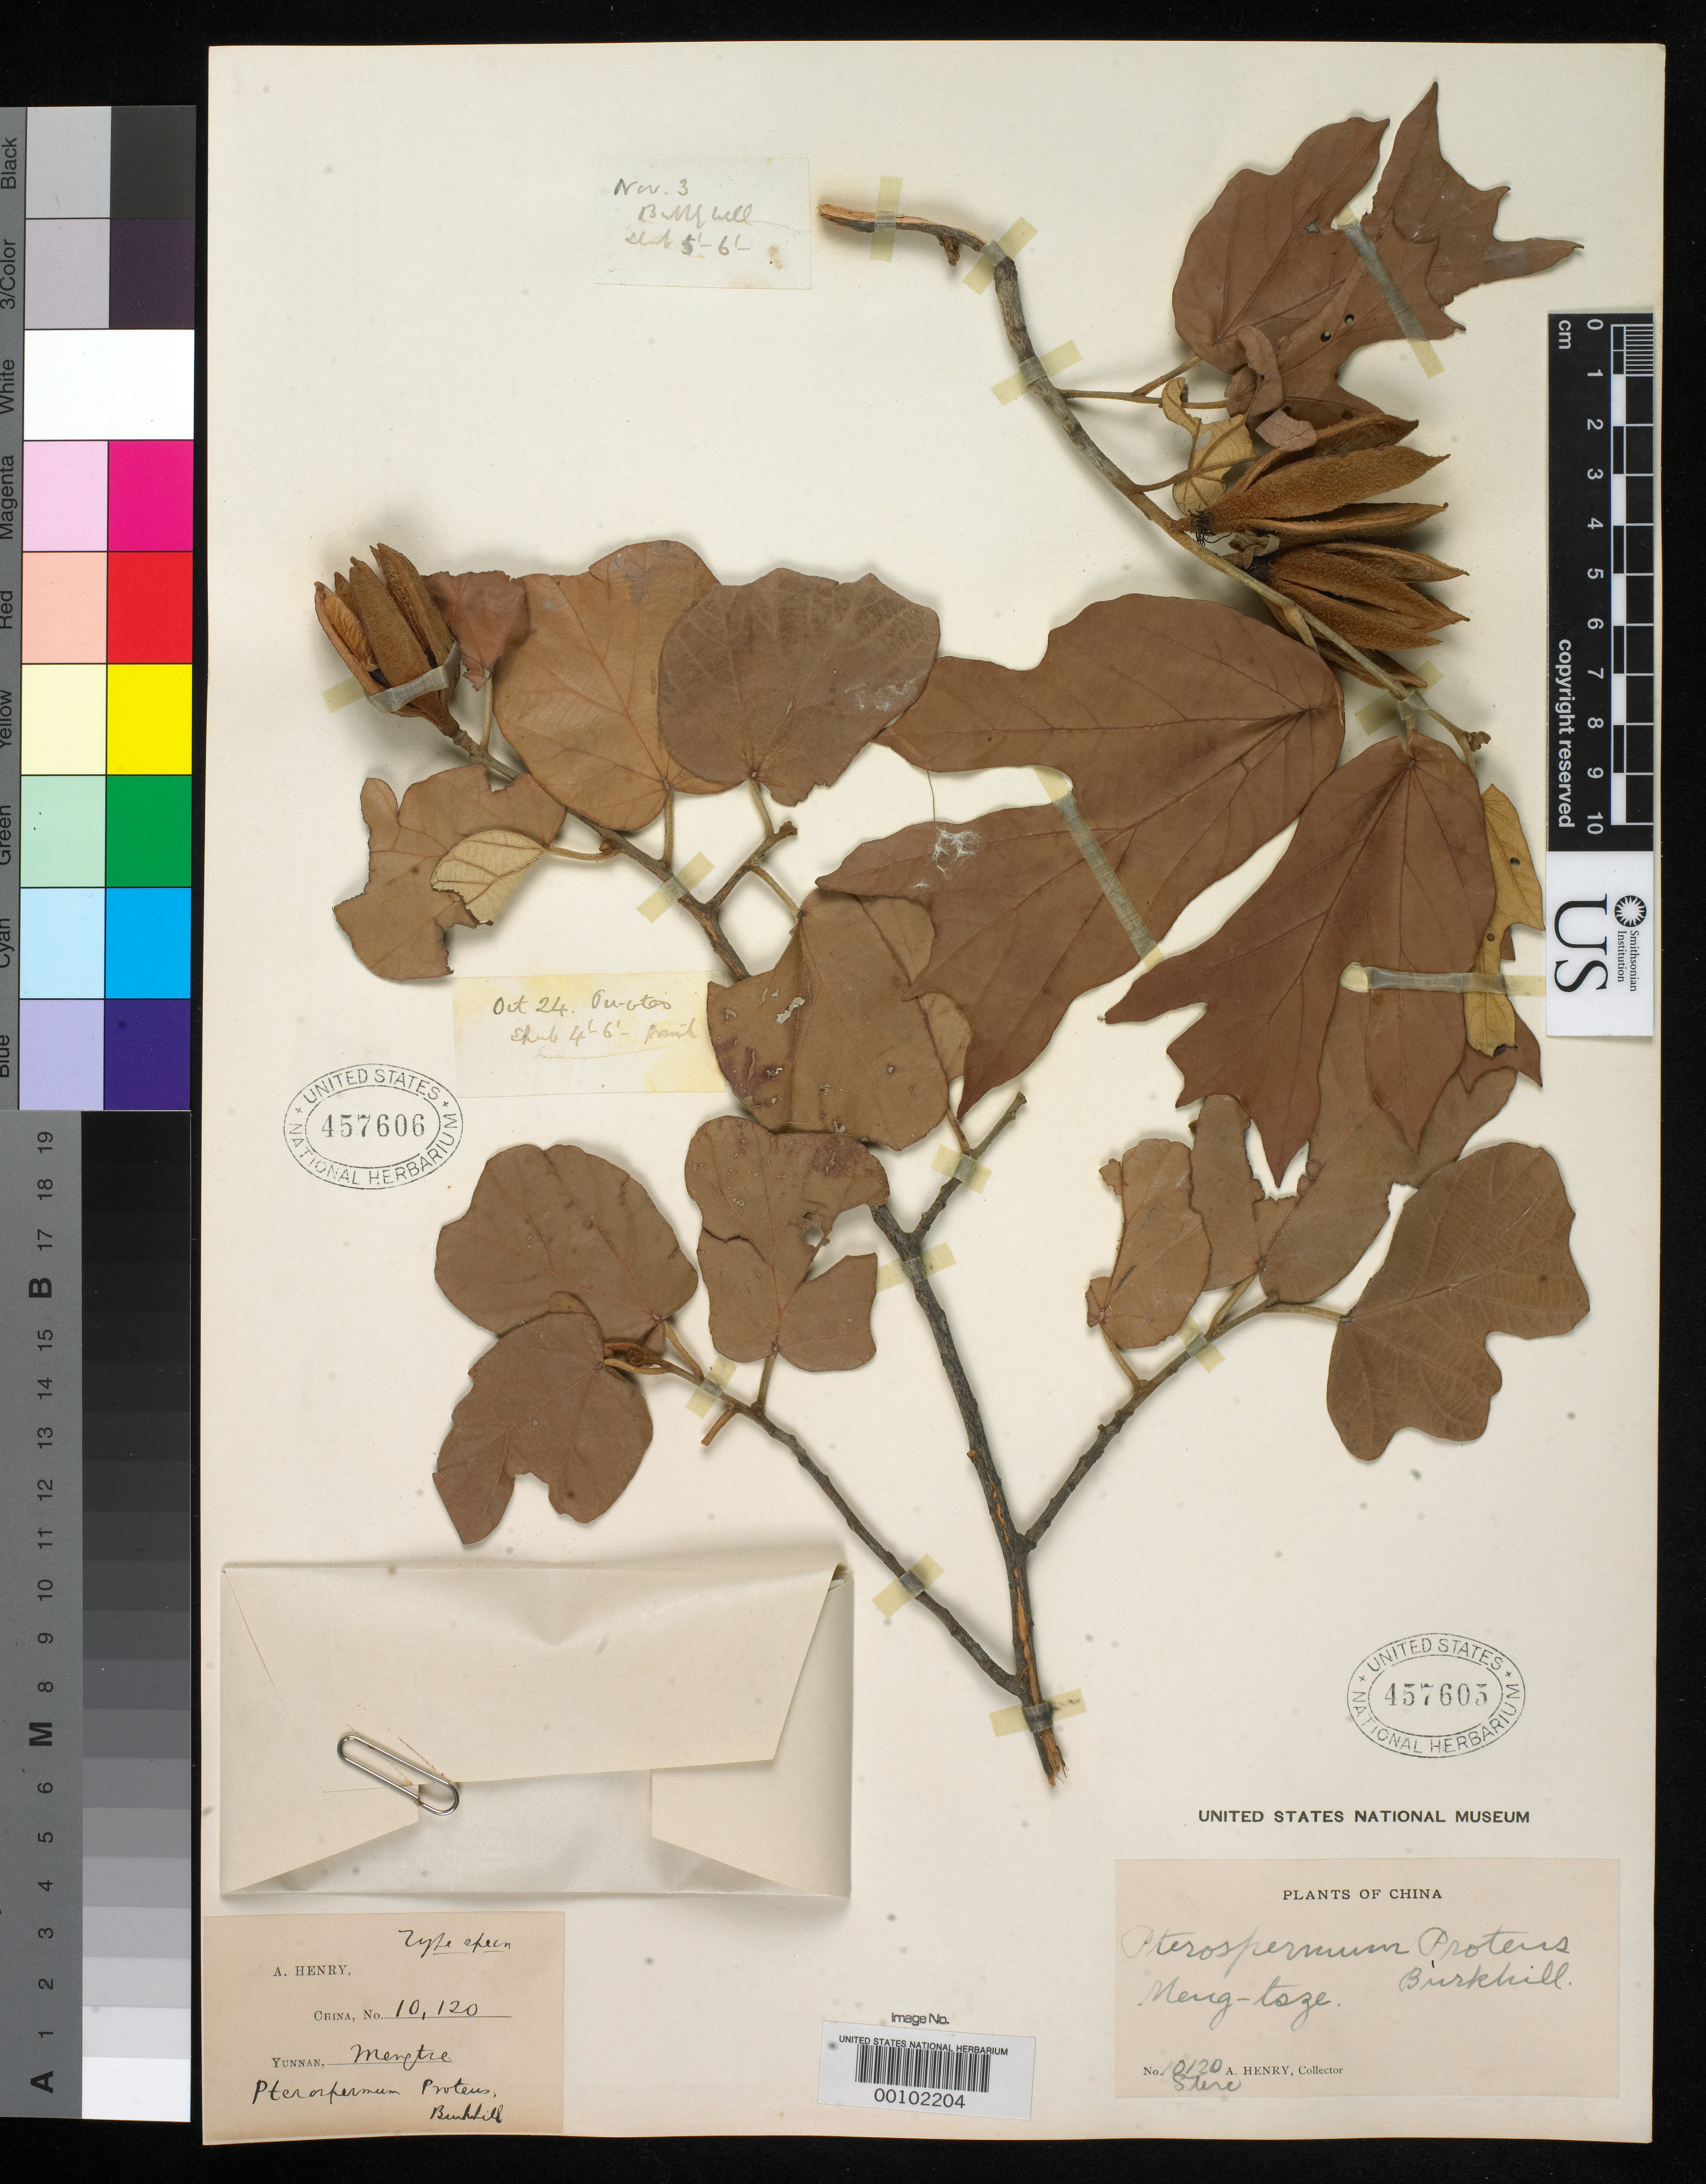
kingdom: Plantae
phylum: Tracheophyta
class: Magnoliopsida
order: Malvales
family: Malvaceae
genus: Pterospermum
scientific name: Pterospermum proteus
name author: Burkill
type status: Isotype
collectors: A. Henry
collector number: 10120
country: China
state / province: Yunnan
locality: Mengtsze.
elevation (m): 1524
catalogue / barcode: US 457605